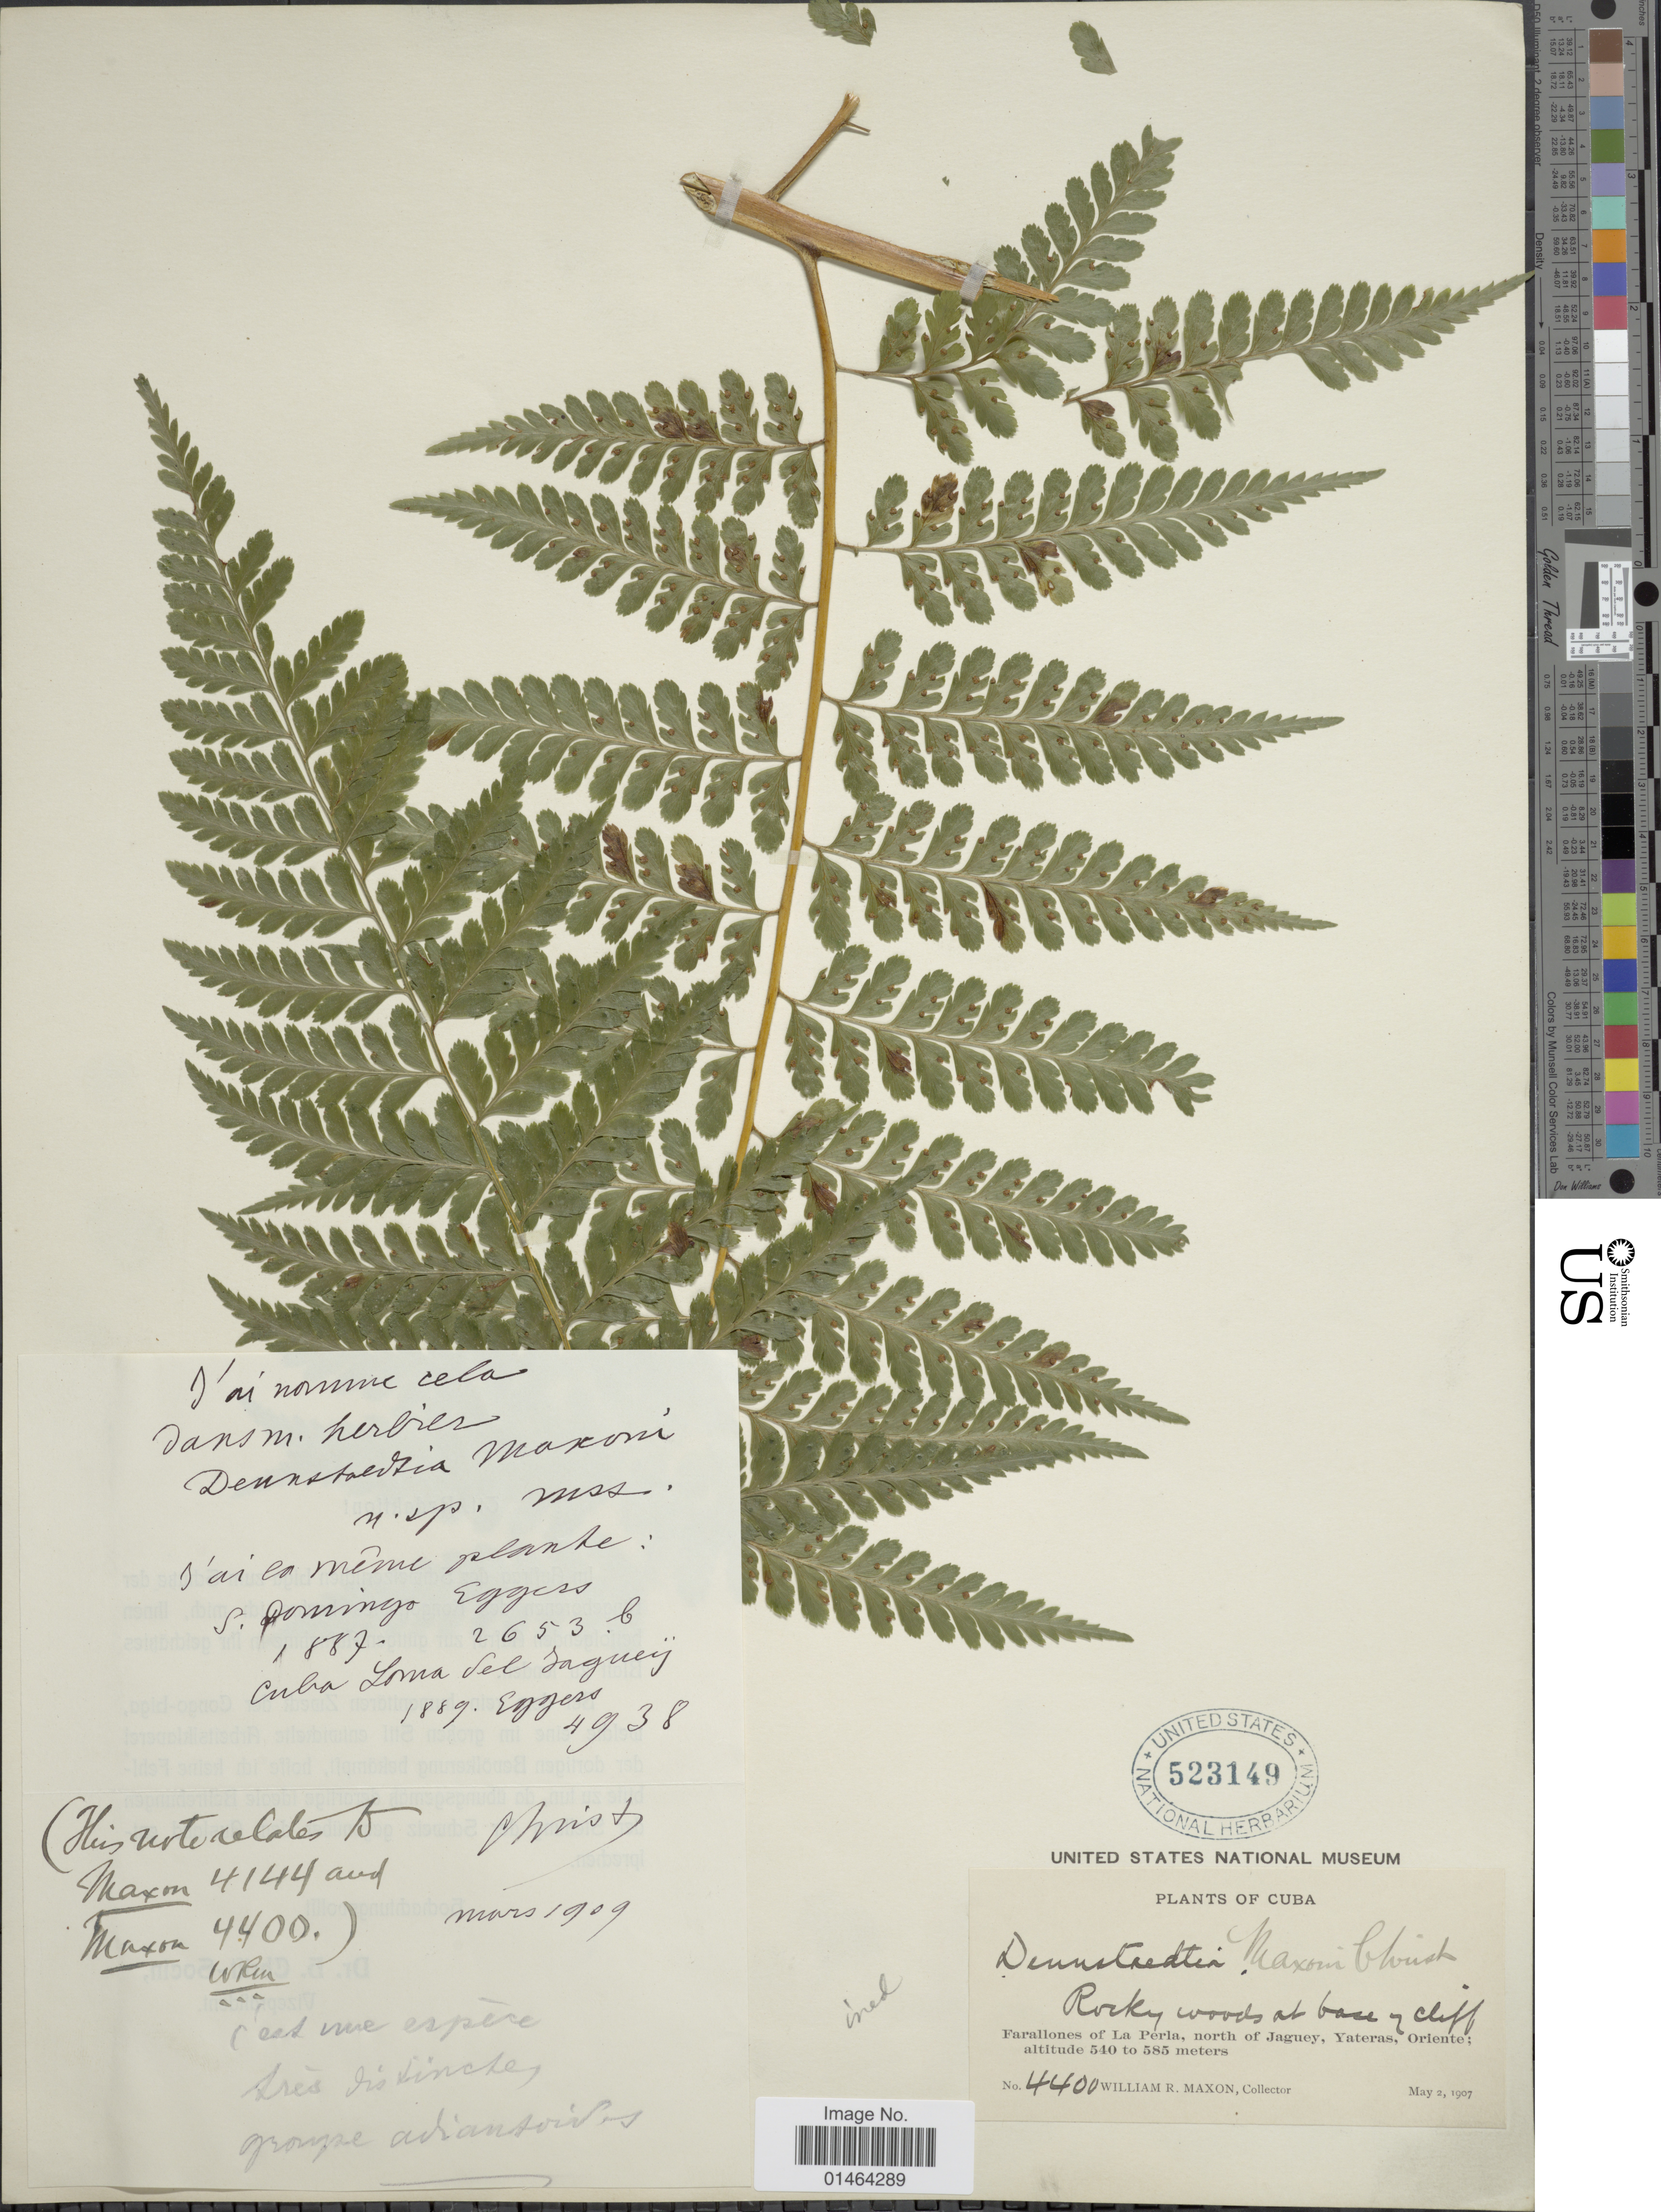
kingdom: Plantae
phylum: Tracheophyta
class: Polypodiopsida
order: Polypodiales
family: Dennstaedtiaceae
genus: Dennstaedtia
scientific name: Dennstaedtia bipinnata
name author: (Cav.) Maxon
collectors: W. R. Maxon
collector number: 4400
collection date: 1907-05-02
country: Cuba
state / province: Oriente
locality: Rocky woods at base of cliff. Farallones of La Perla, north of Jaguey, Yateras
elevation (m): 540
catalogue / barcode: US 523149